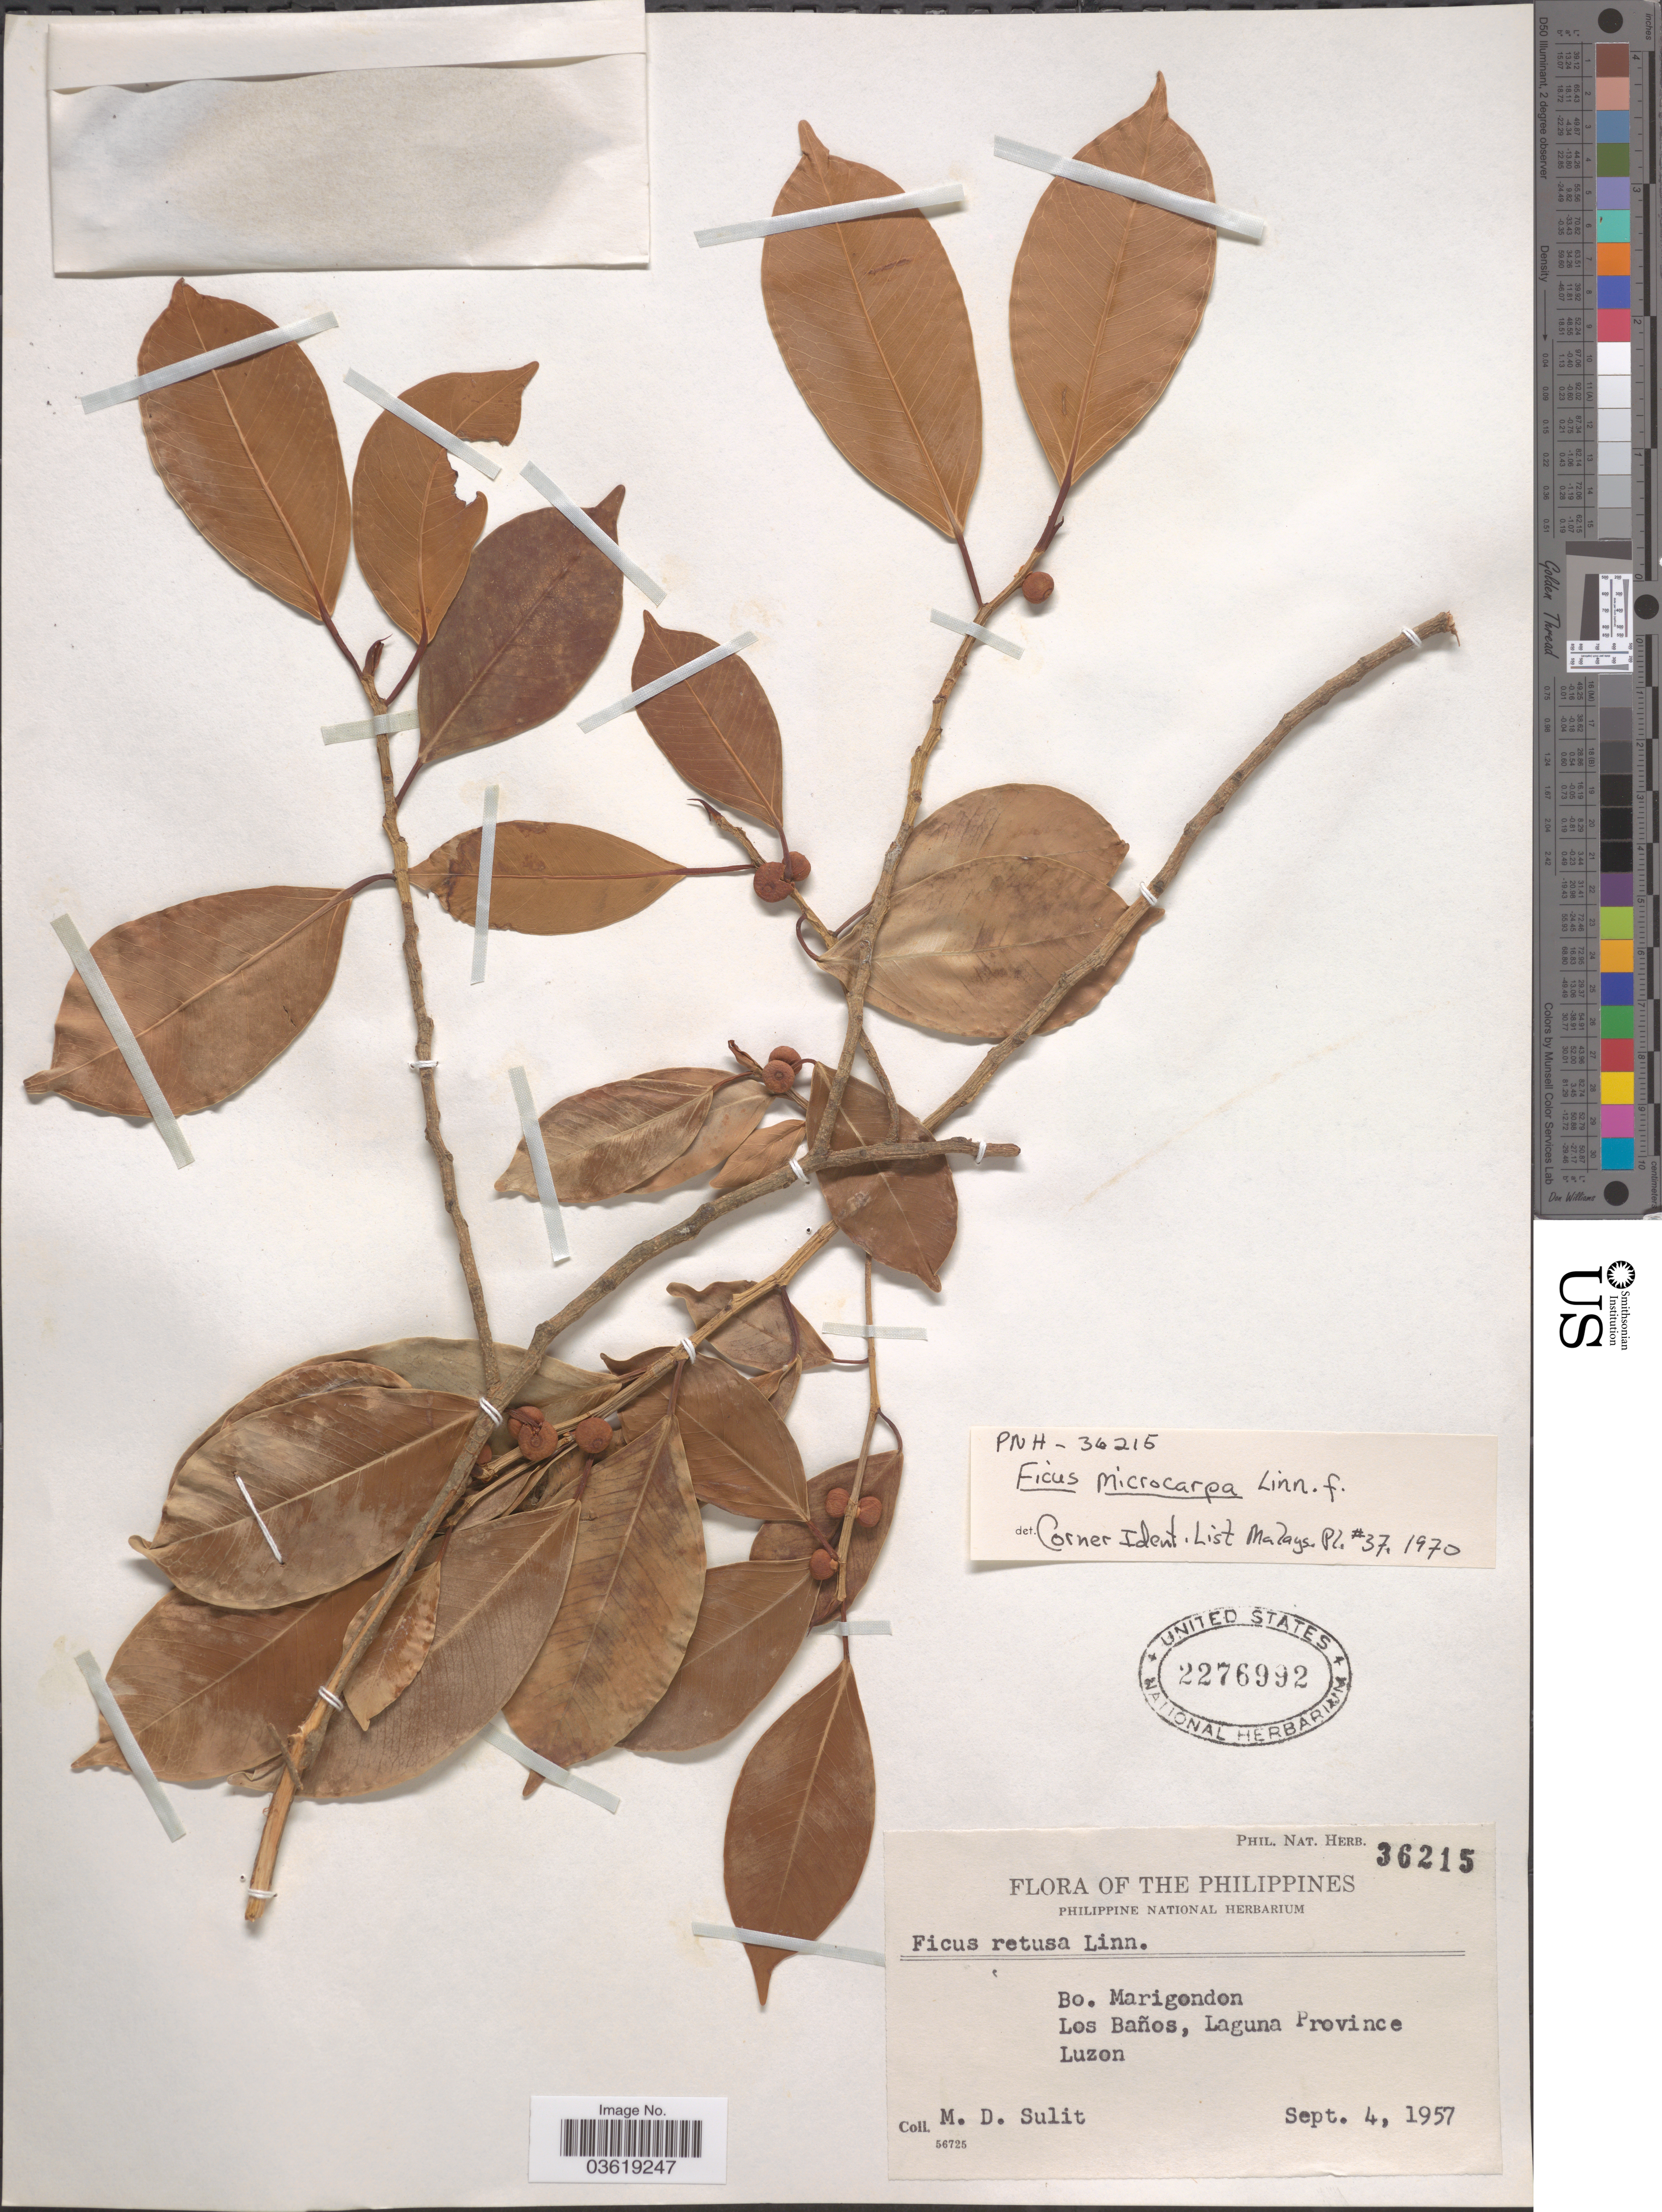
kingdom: Plantae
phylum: Tracheophyta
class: Magnoliopsida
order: Rosales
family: Moraceae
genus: Ficus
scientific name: Ficus microcarpa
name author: L. f.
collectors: M. Sulit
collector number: Phil. Nat. Herb. 36215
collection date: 1957-09-04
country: Philippines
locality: Bo. Marigondon, Los Baños, Laguna Province, Luzon.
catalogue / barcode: US 2276992